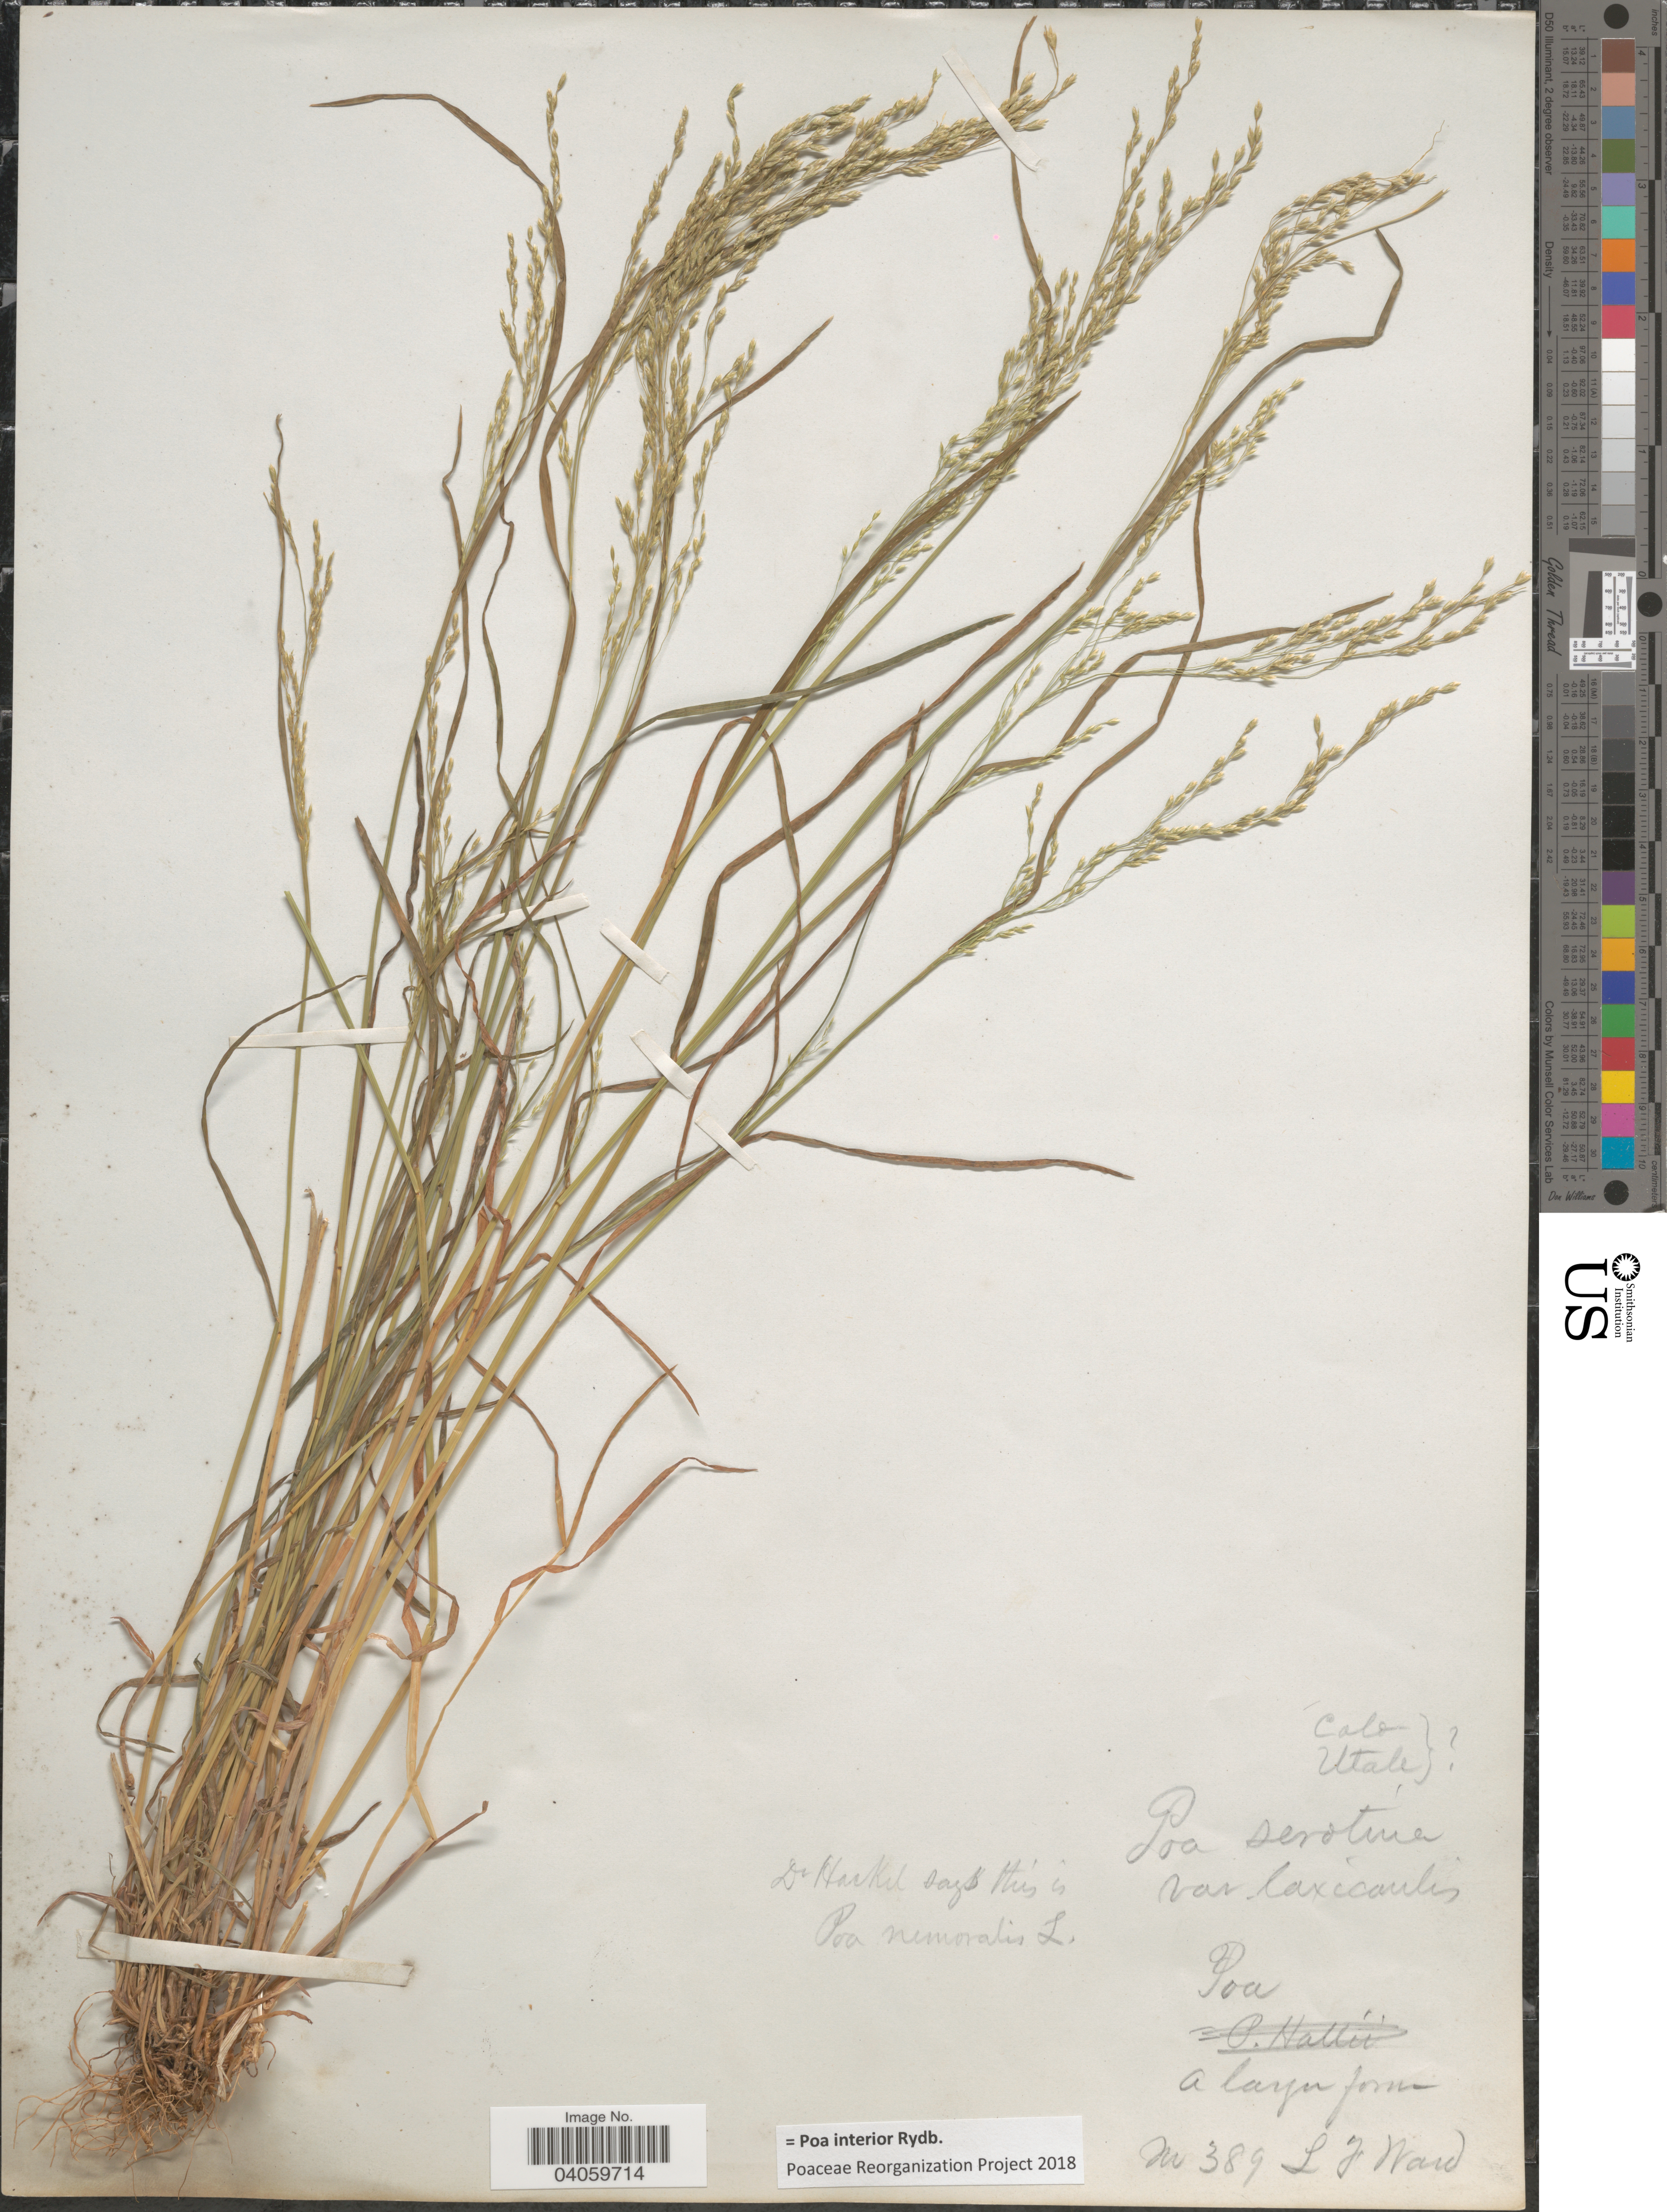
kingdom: Plantae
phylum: Tracheophyta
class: Liliopsida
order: Poales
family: Poaceae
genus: Poa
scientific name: Poa interior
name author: Rydb.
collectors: L. Ward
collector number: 389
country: United States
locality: Colo. Utah.